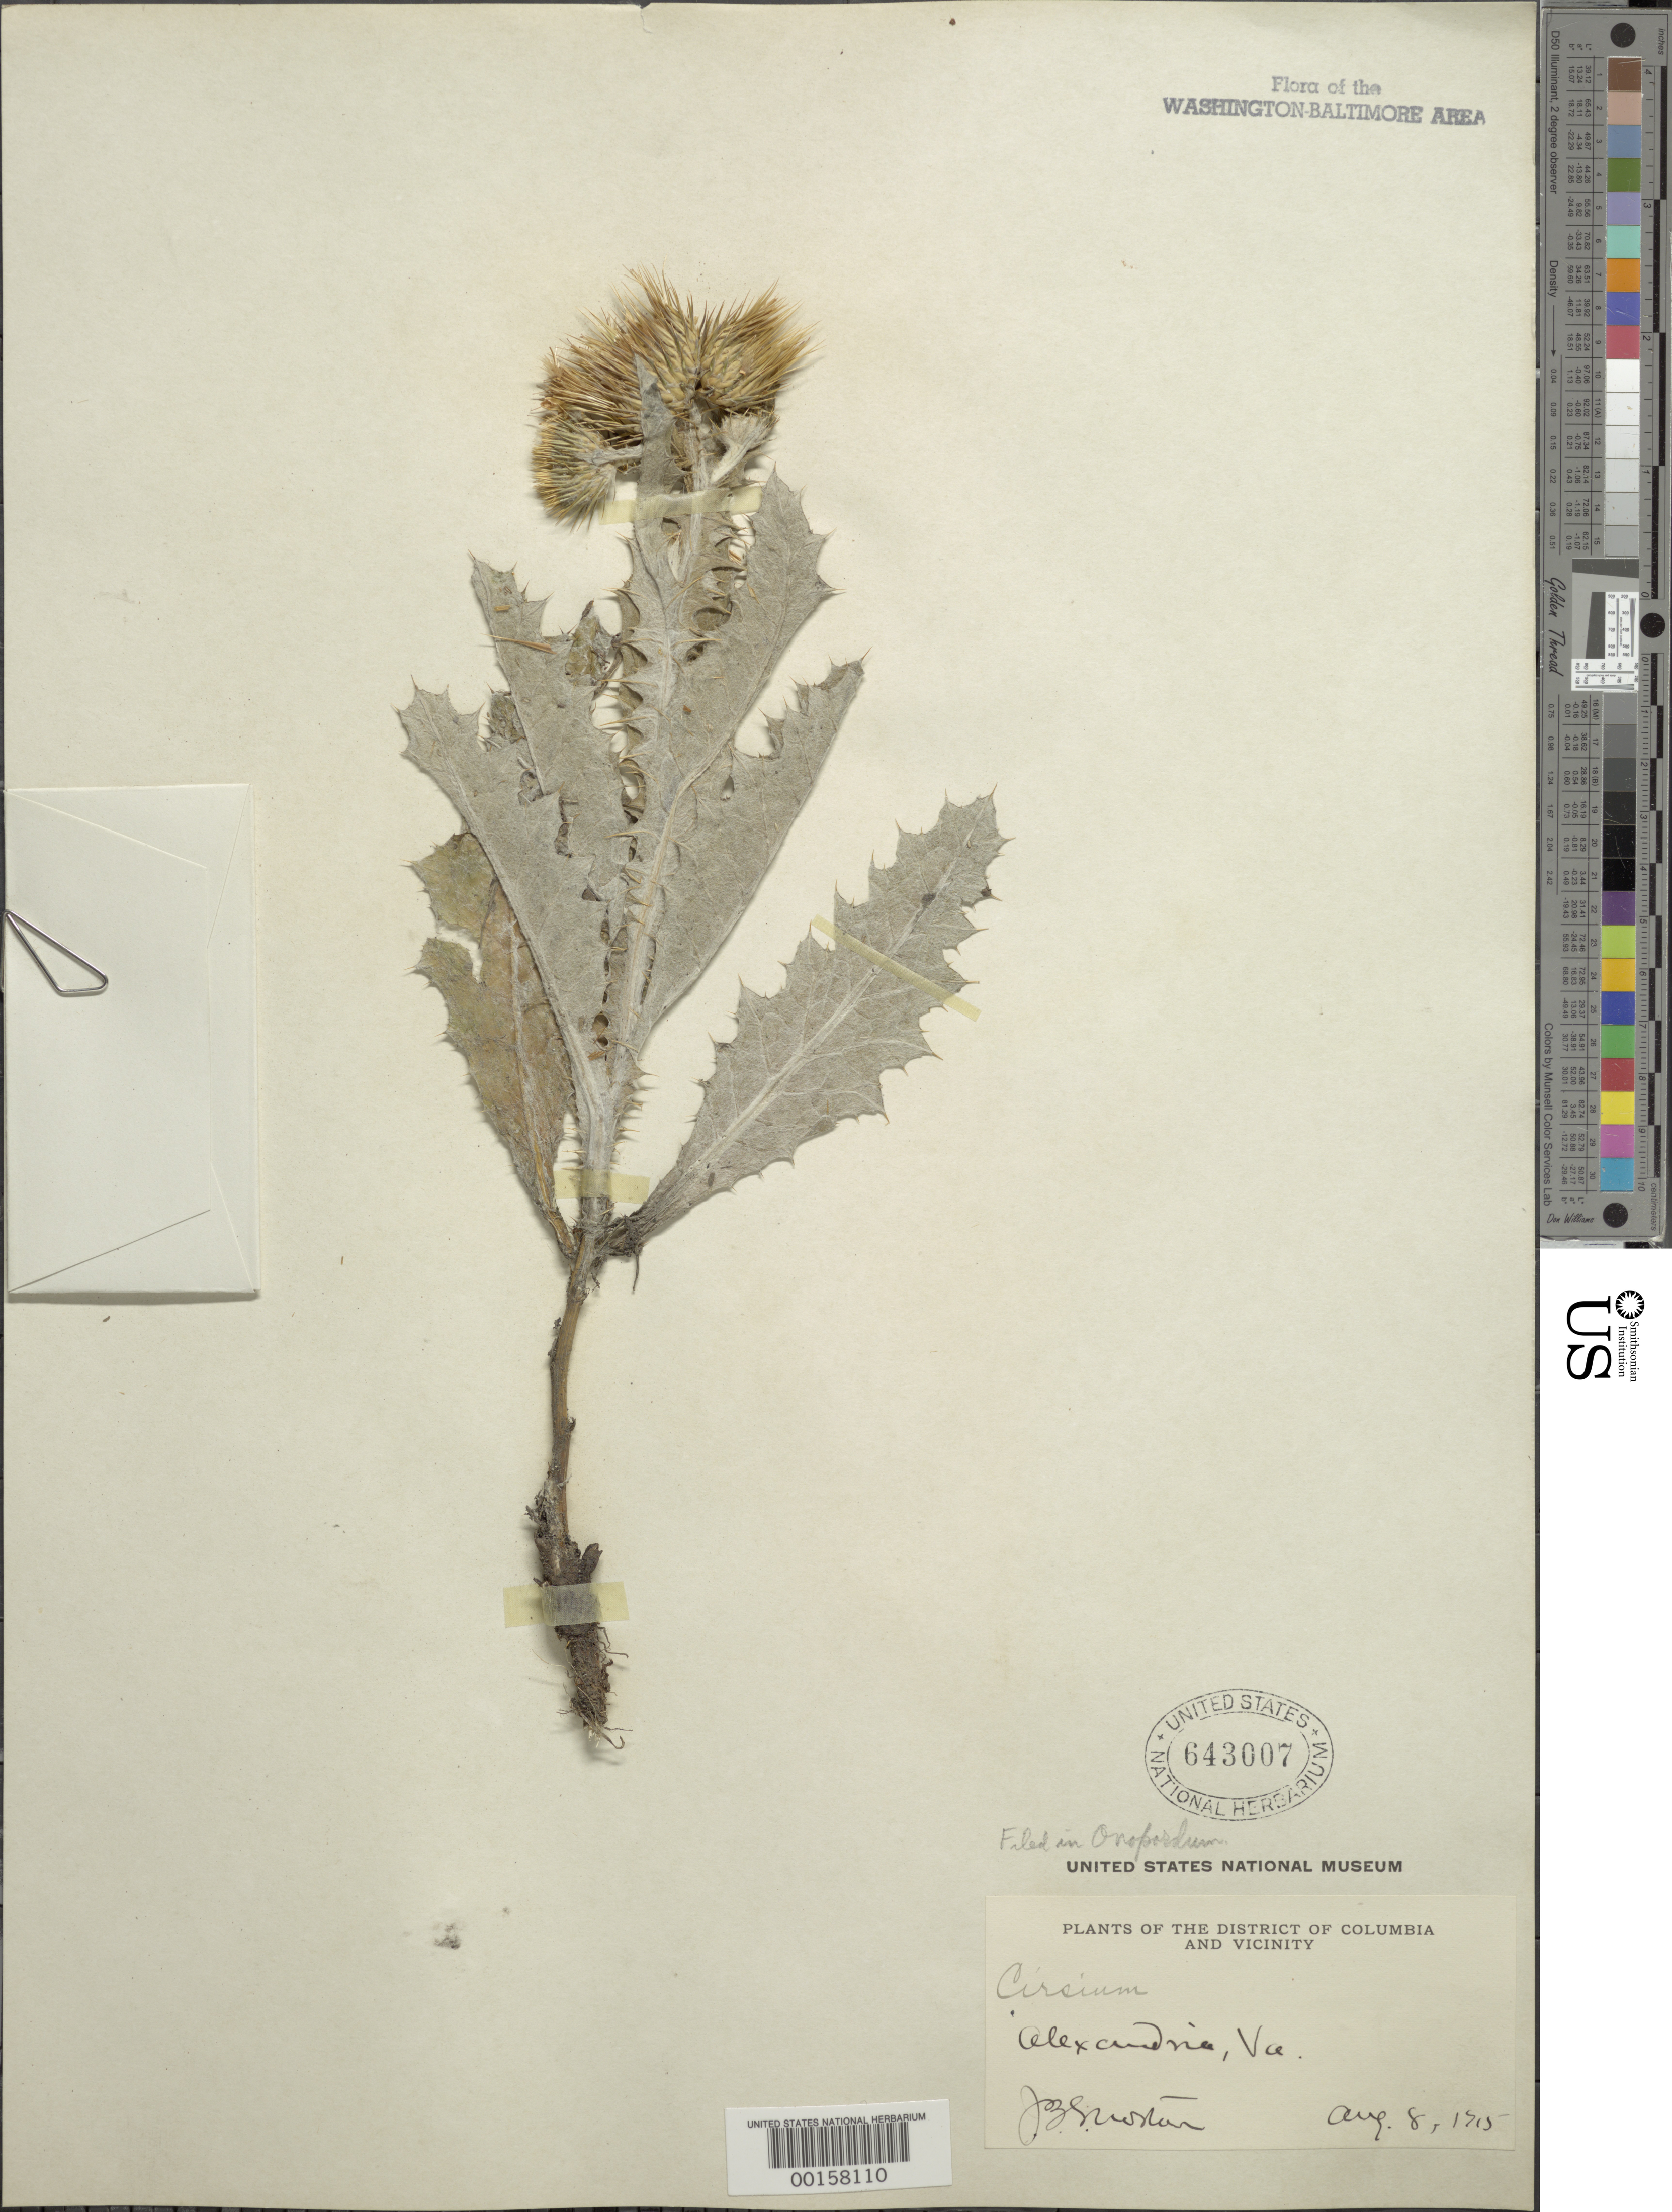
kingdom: Plantae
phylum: Tracheophyta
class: Magnoliopsida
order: Asterales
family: Asteraceae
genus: Onopordum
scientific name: Onopordum acanthium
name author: L.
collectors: J. B. S. Norton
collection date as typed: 08 Aug 1915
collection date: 1915-08-08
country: United States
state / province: Virginia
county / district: City of Alexandria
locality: Alexandria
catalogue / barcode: US 643007